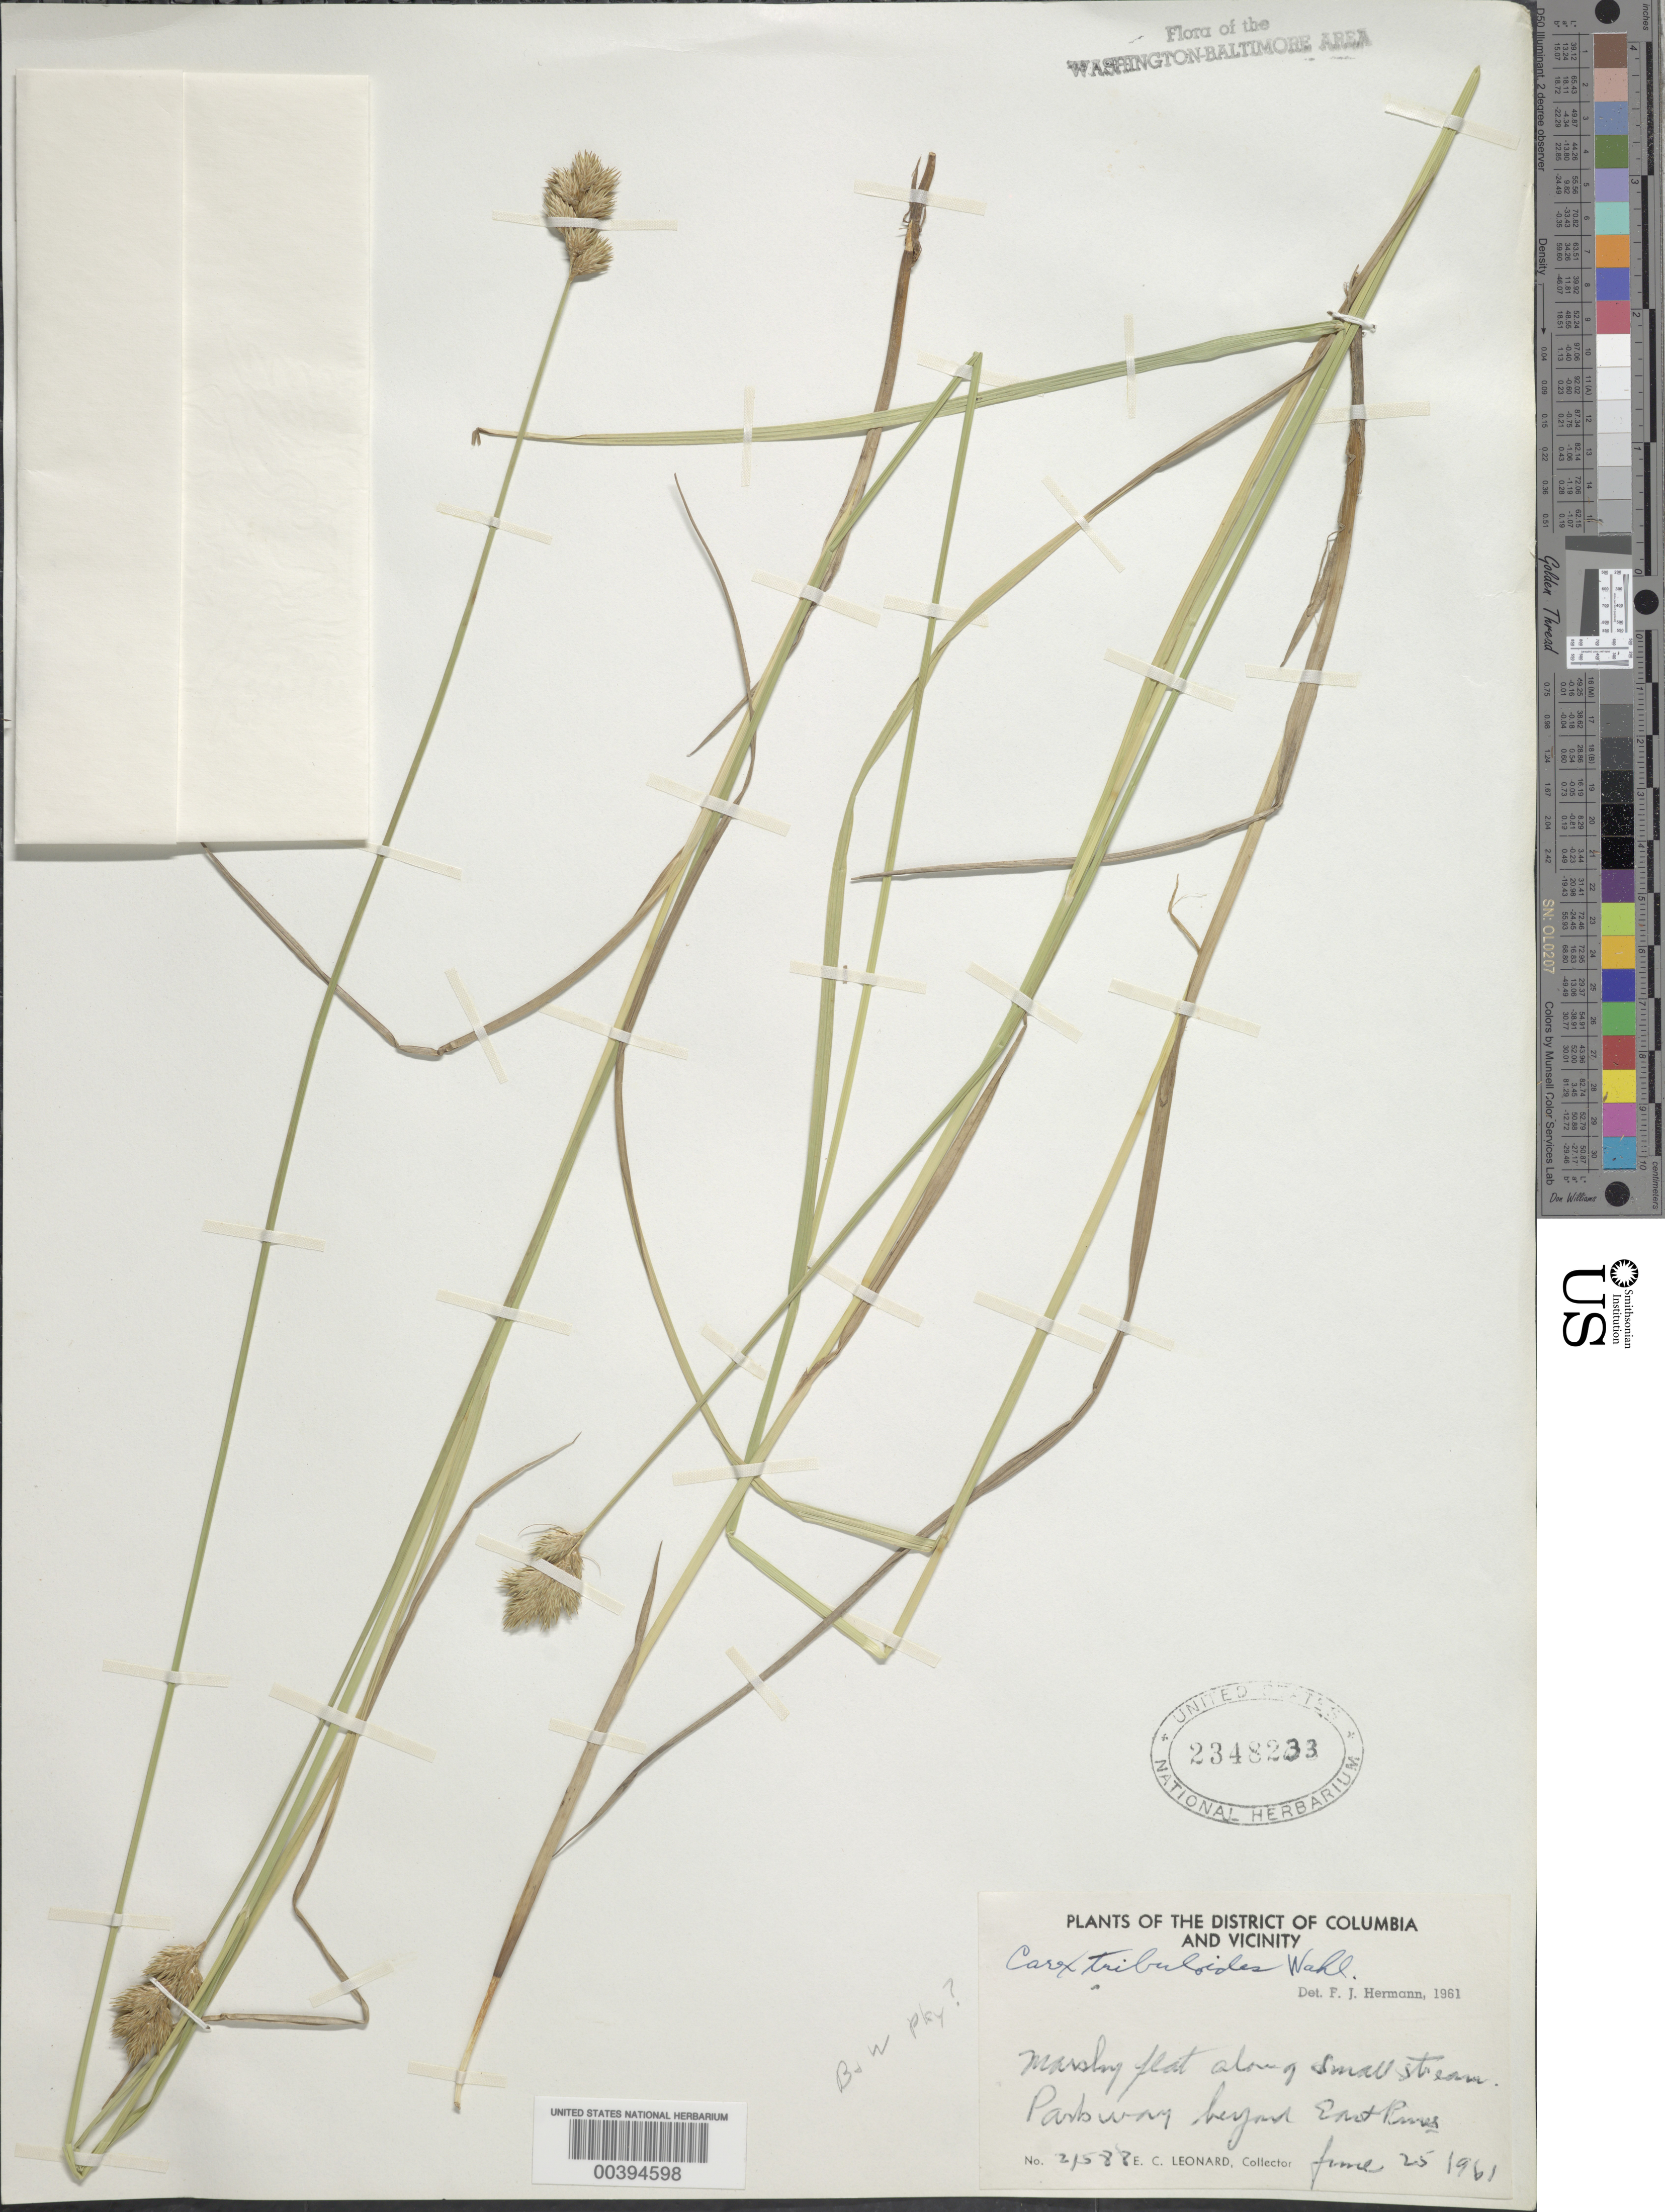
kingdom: Plantae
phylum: Tracheophyta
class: Liliopsida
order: Poales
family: Cyperaceae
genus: Carex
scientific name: Carex tribuloides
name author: Wahlenb.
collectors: E. C. Leonard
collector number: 21588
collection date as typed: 25 Jun 1961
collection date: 1961-06-25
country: United States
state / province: Maryland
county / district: Prince George's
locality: Parkway north of East Pines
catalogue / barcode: US 2348233